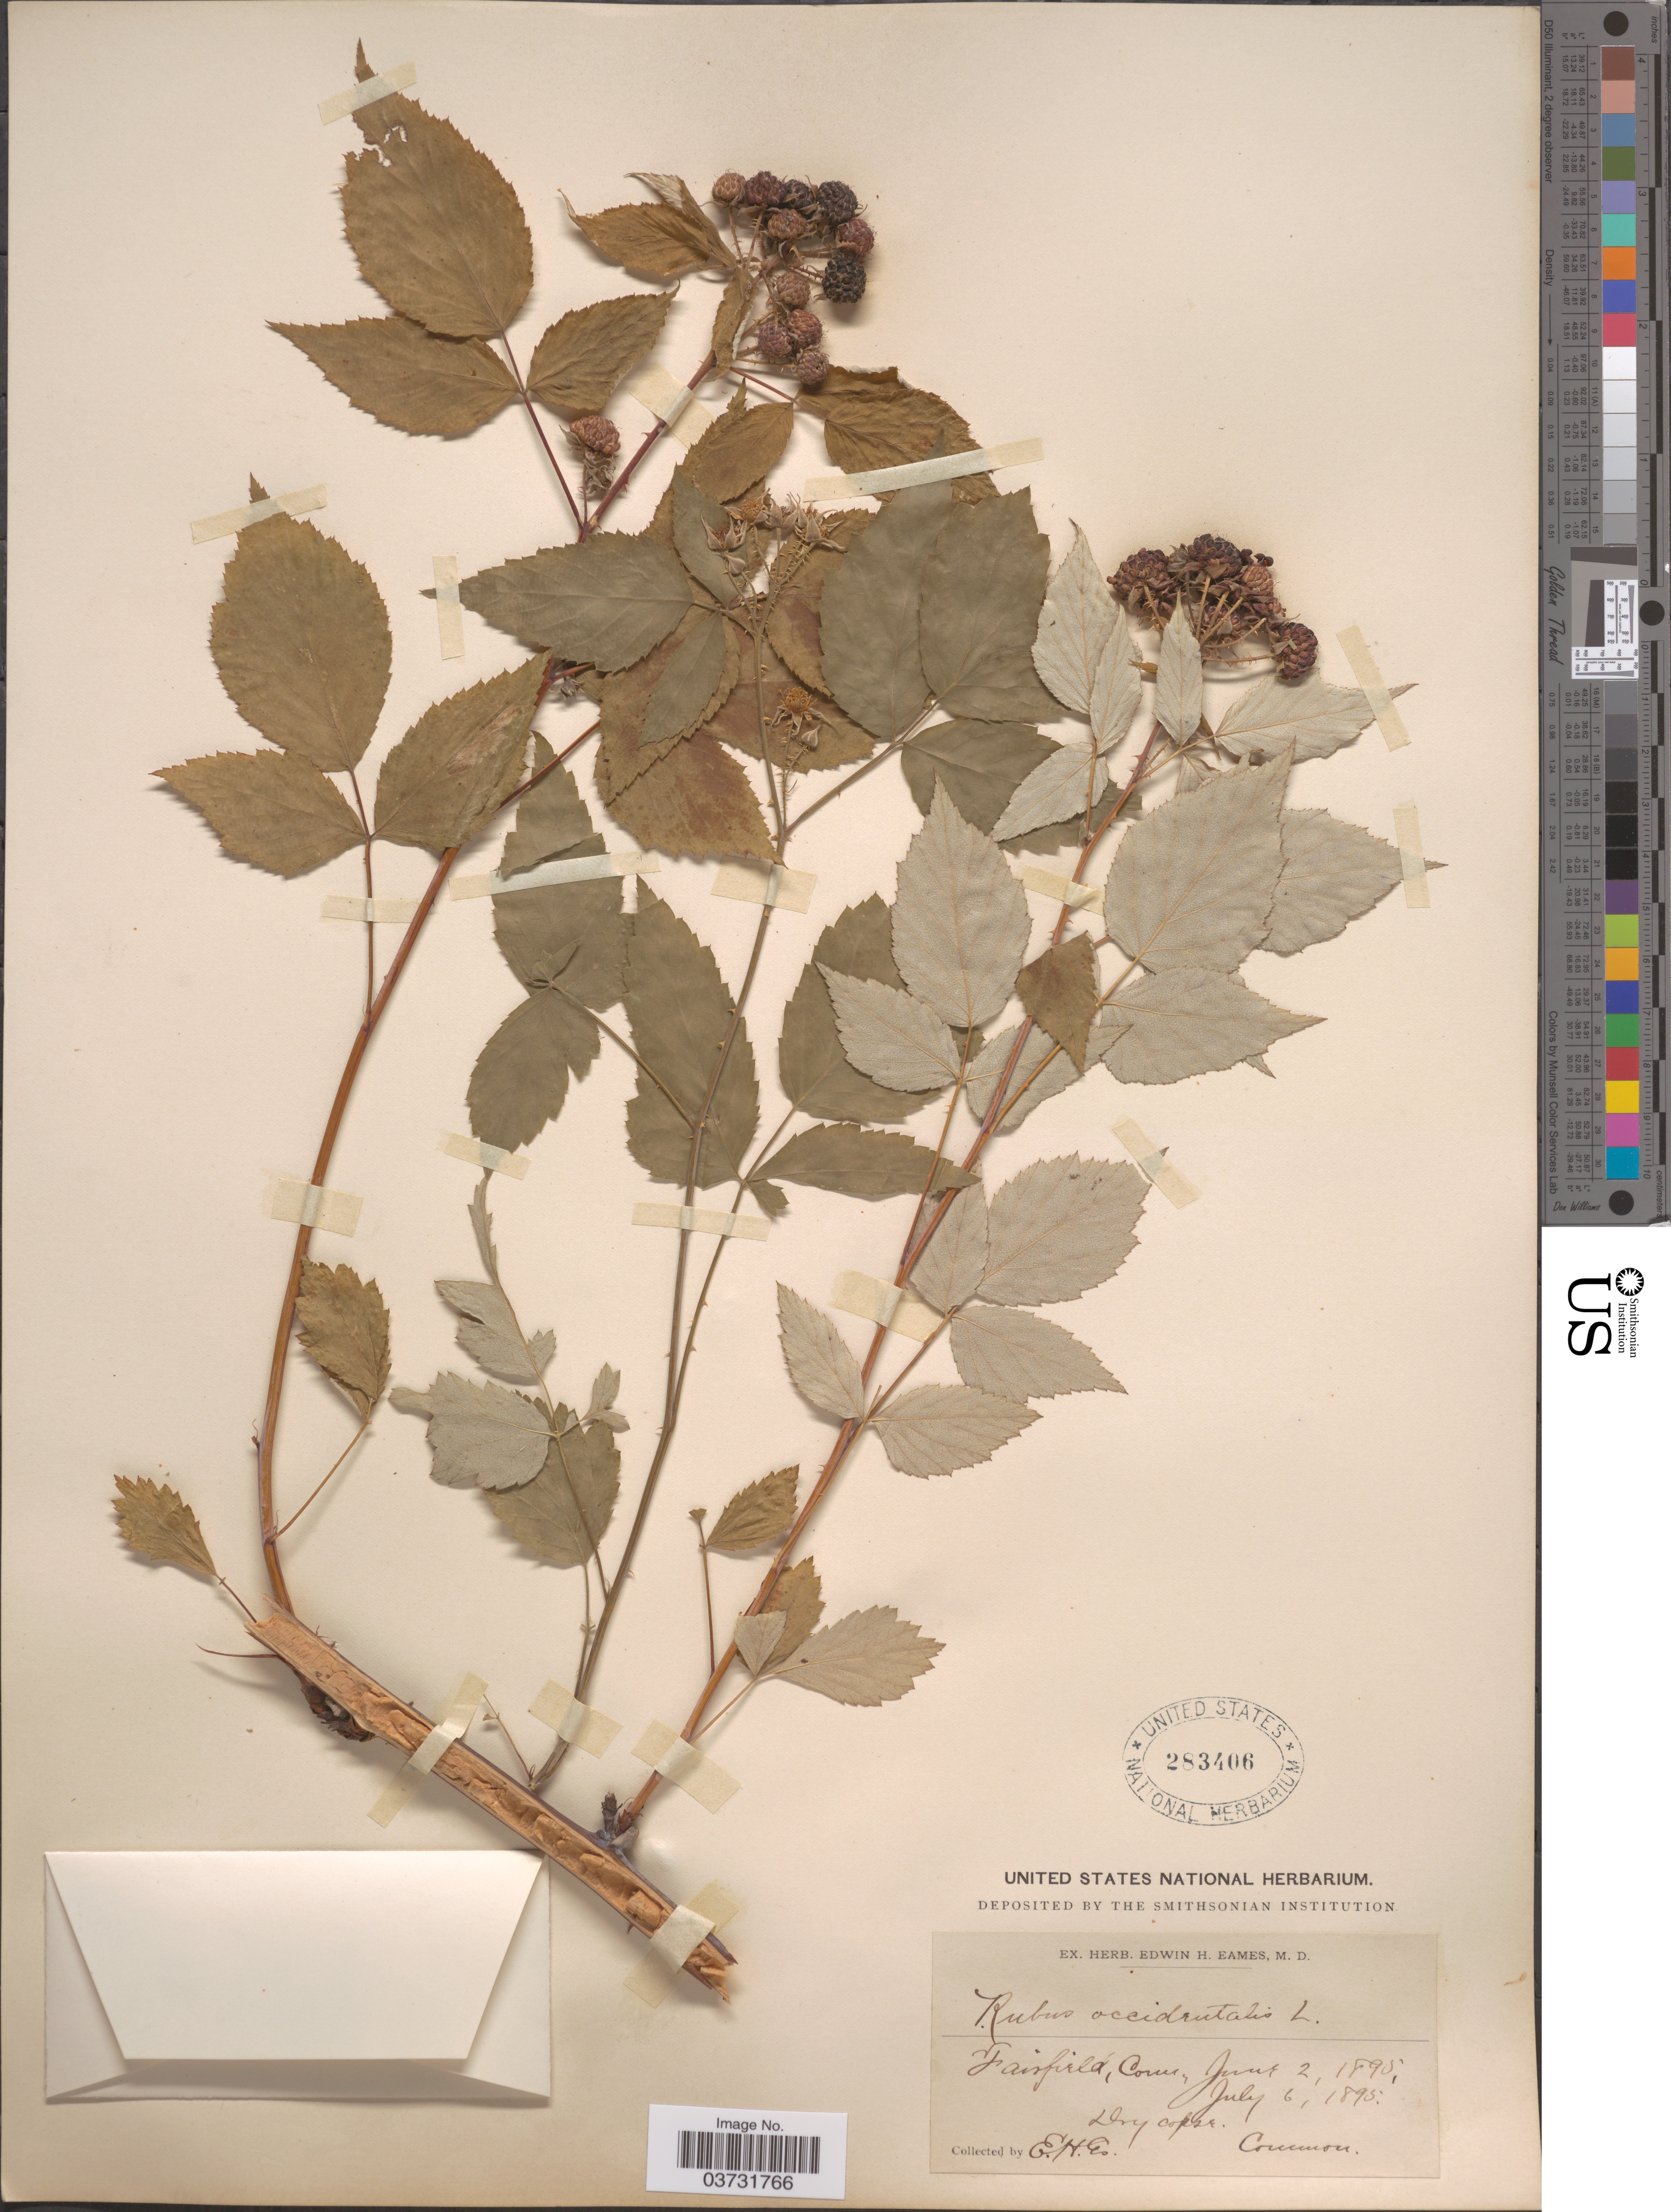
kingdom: Plantae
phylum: Tracheophyta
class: Magnoliopsida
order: Rosales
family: Rosaceae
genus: Rubus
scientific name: Rubus occidentalis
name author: L.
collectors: E. H. Eames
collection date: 1895-06-02/1895-07-06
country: United States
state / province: Connecticut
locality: Fairfield.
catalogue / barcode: US 283406